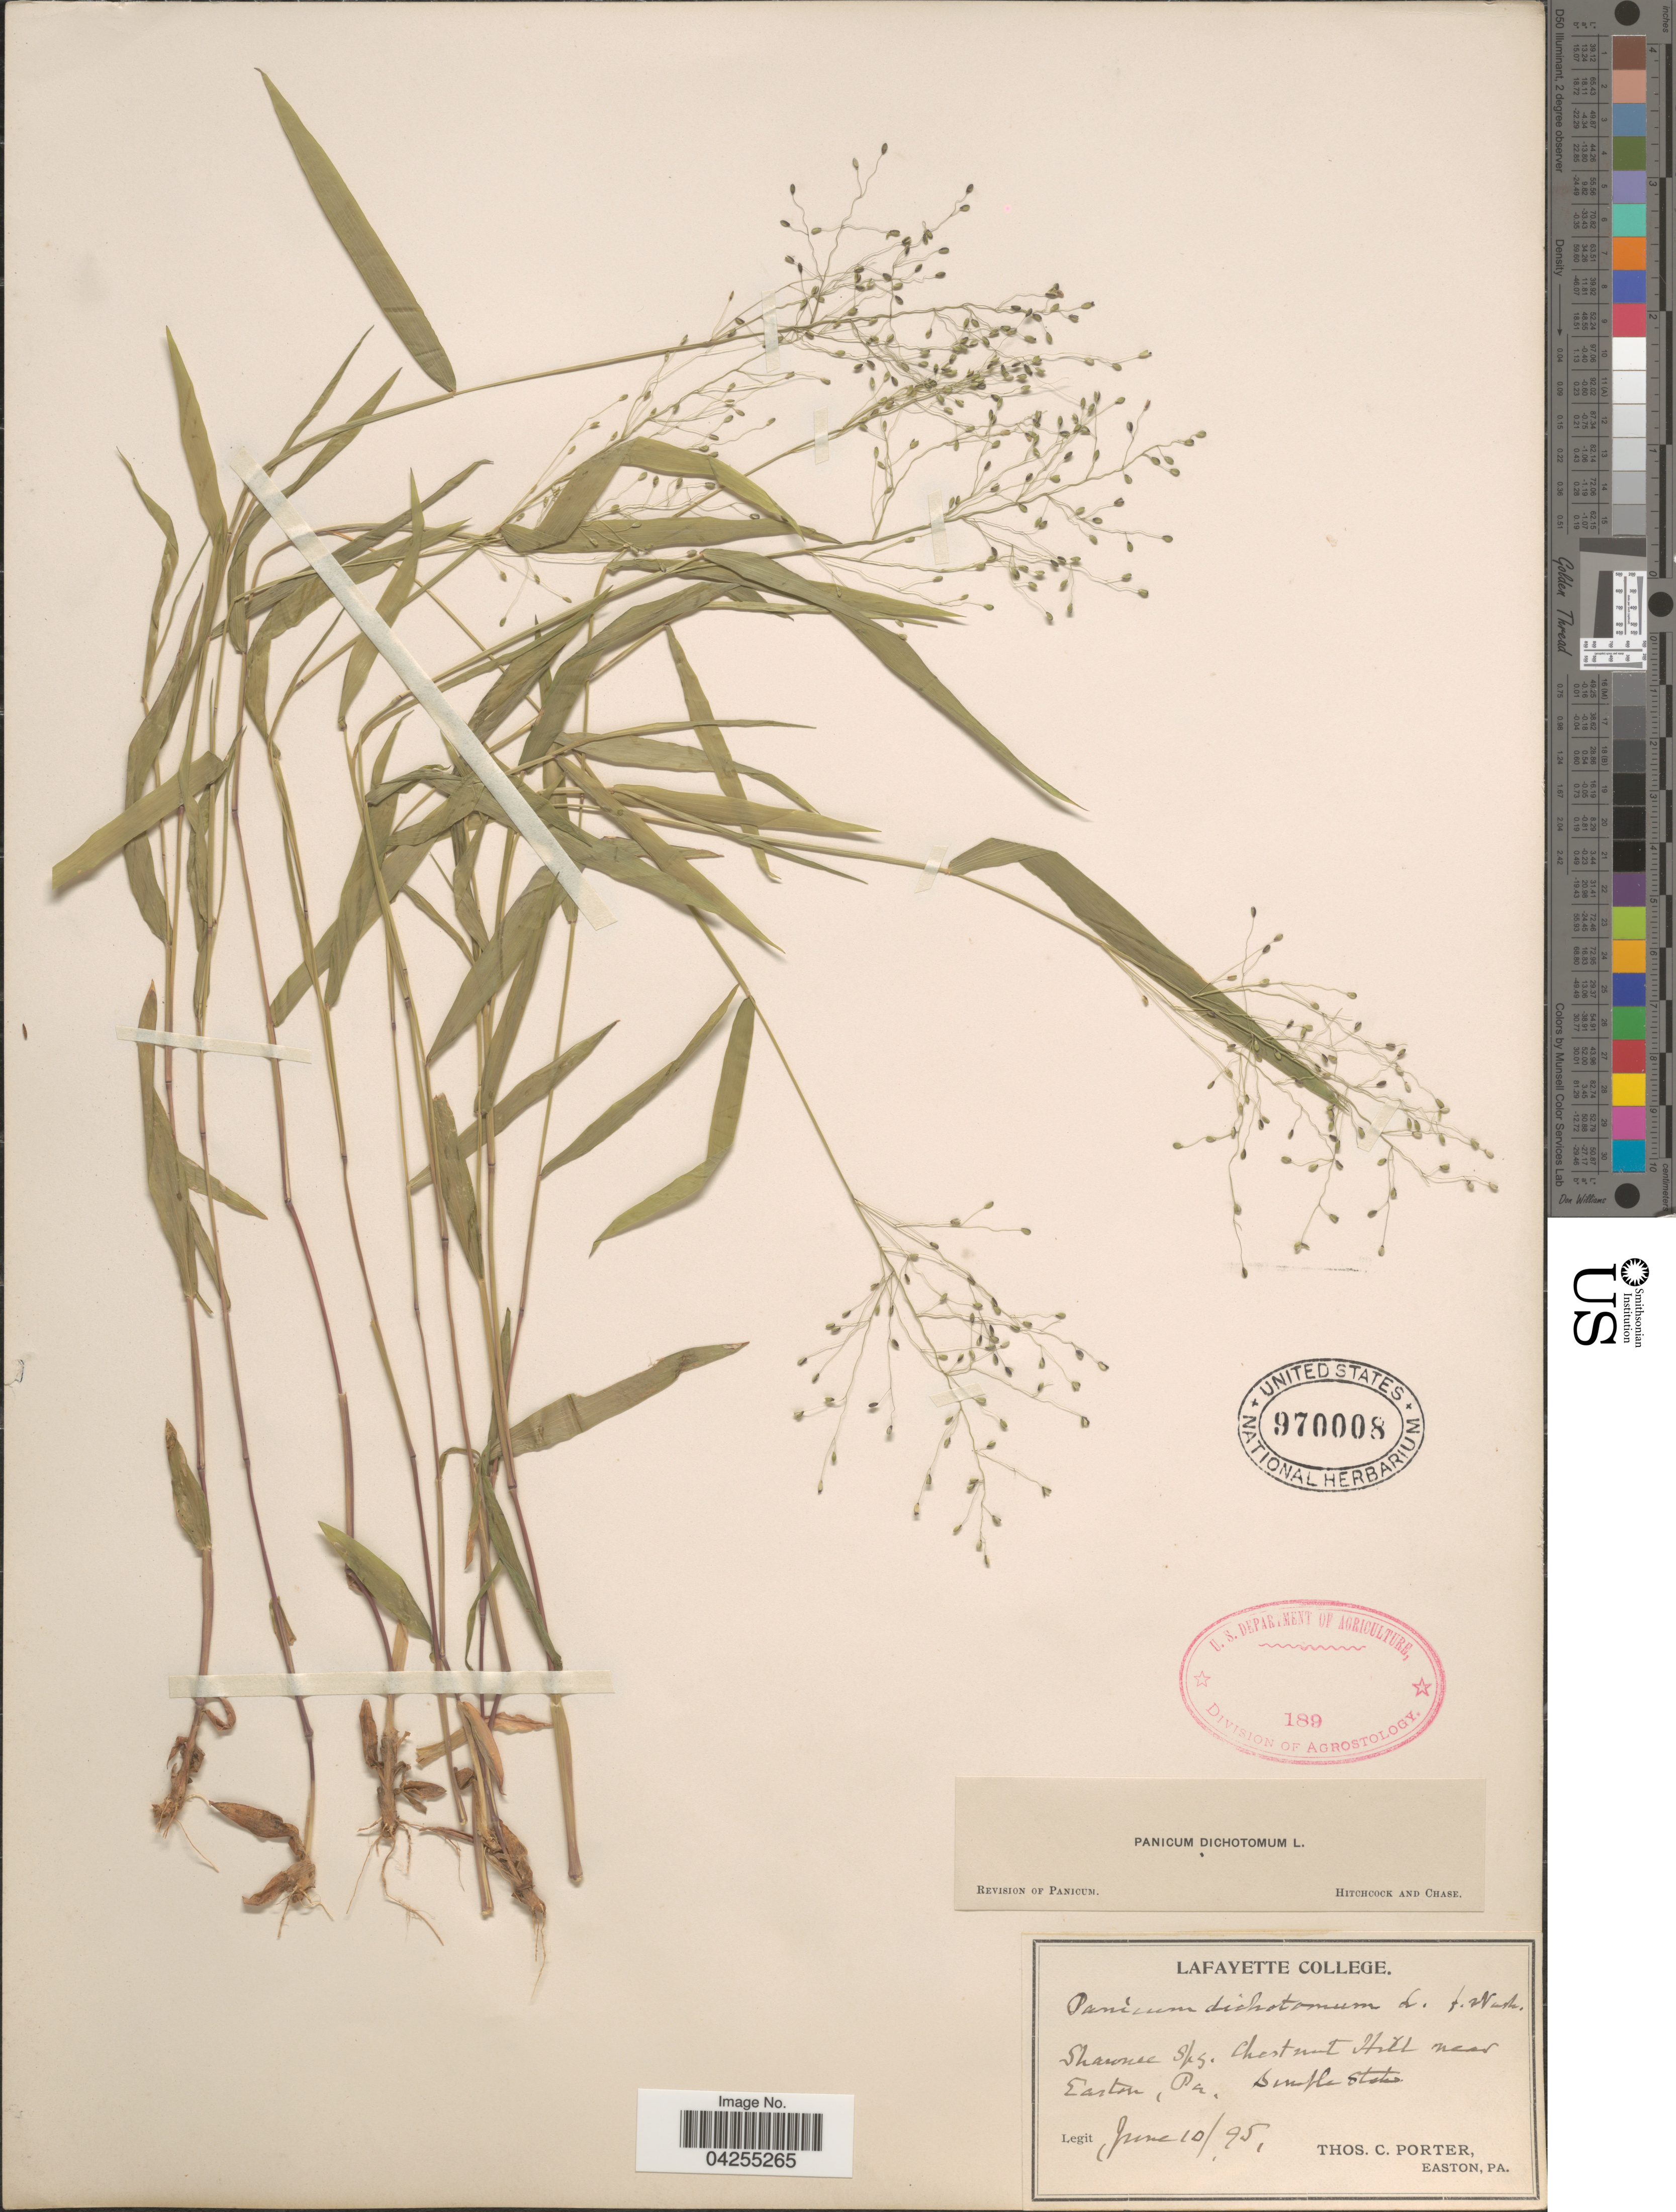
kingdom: Plantae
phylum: Tracheophyta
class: Liliopsida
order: Poales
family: Poaceae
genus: Dichanthelium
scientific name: Dichanthelium dichotomum var. dichotomum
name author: (L.) Gould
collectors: T. Porter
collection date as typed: Transcribed d/m/y: 10/6/95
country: United States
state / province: Pennsylvania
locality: Sharonee Sps. Chestnut Hill near Easton.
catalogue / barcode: US 970008